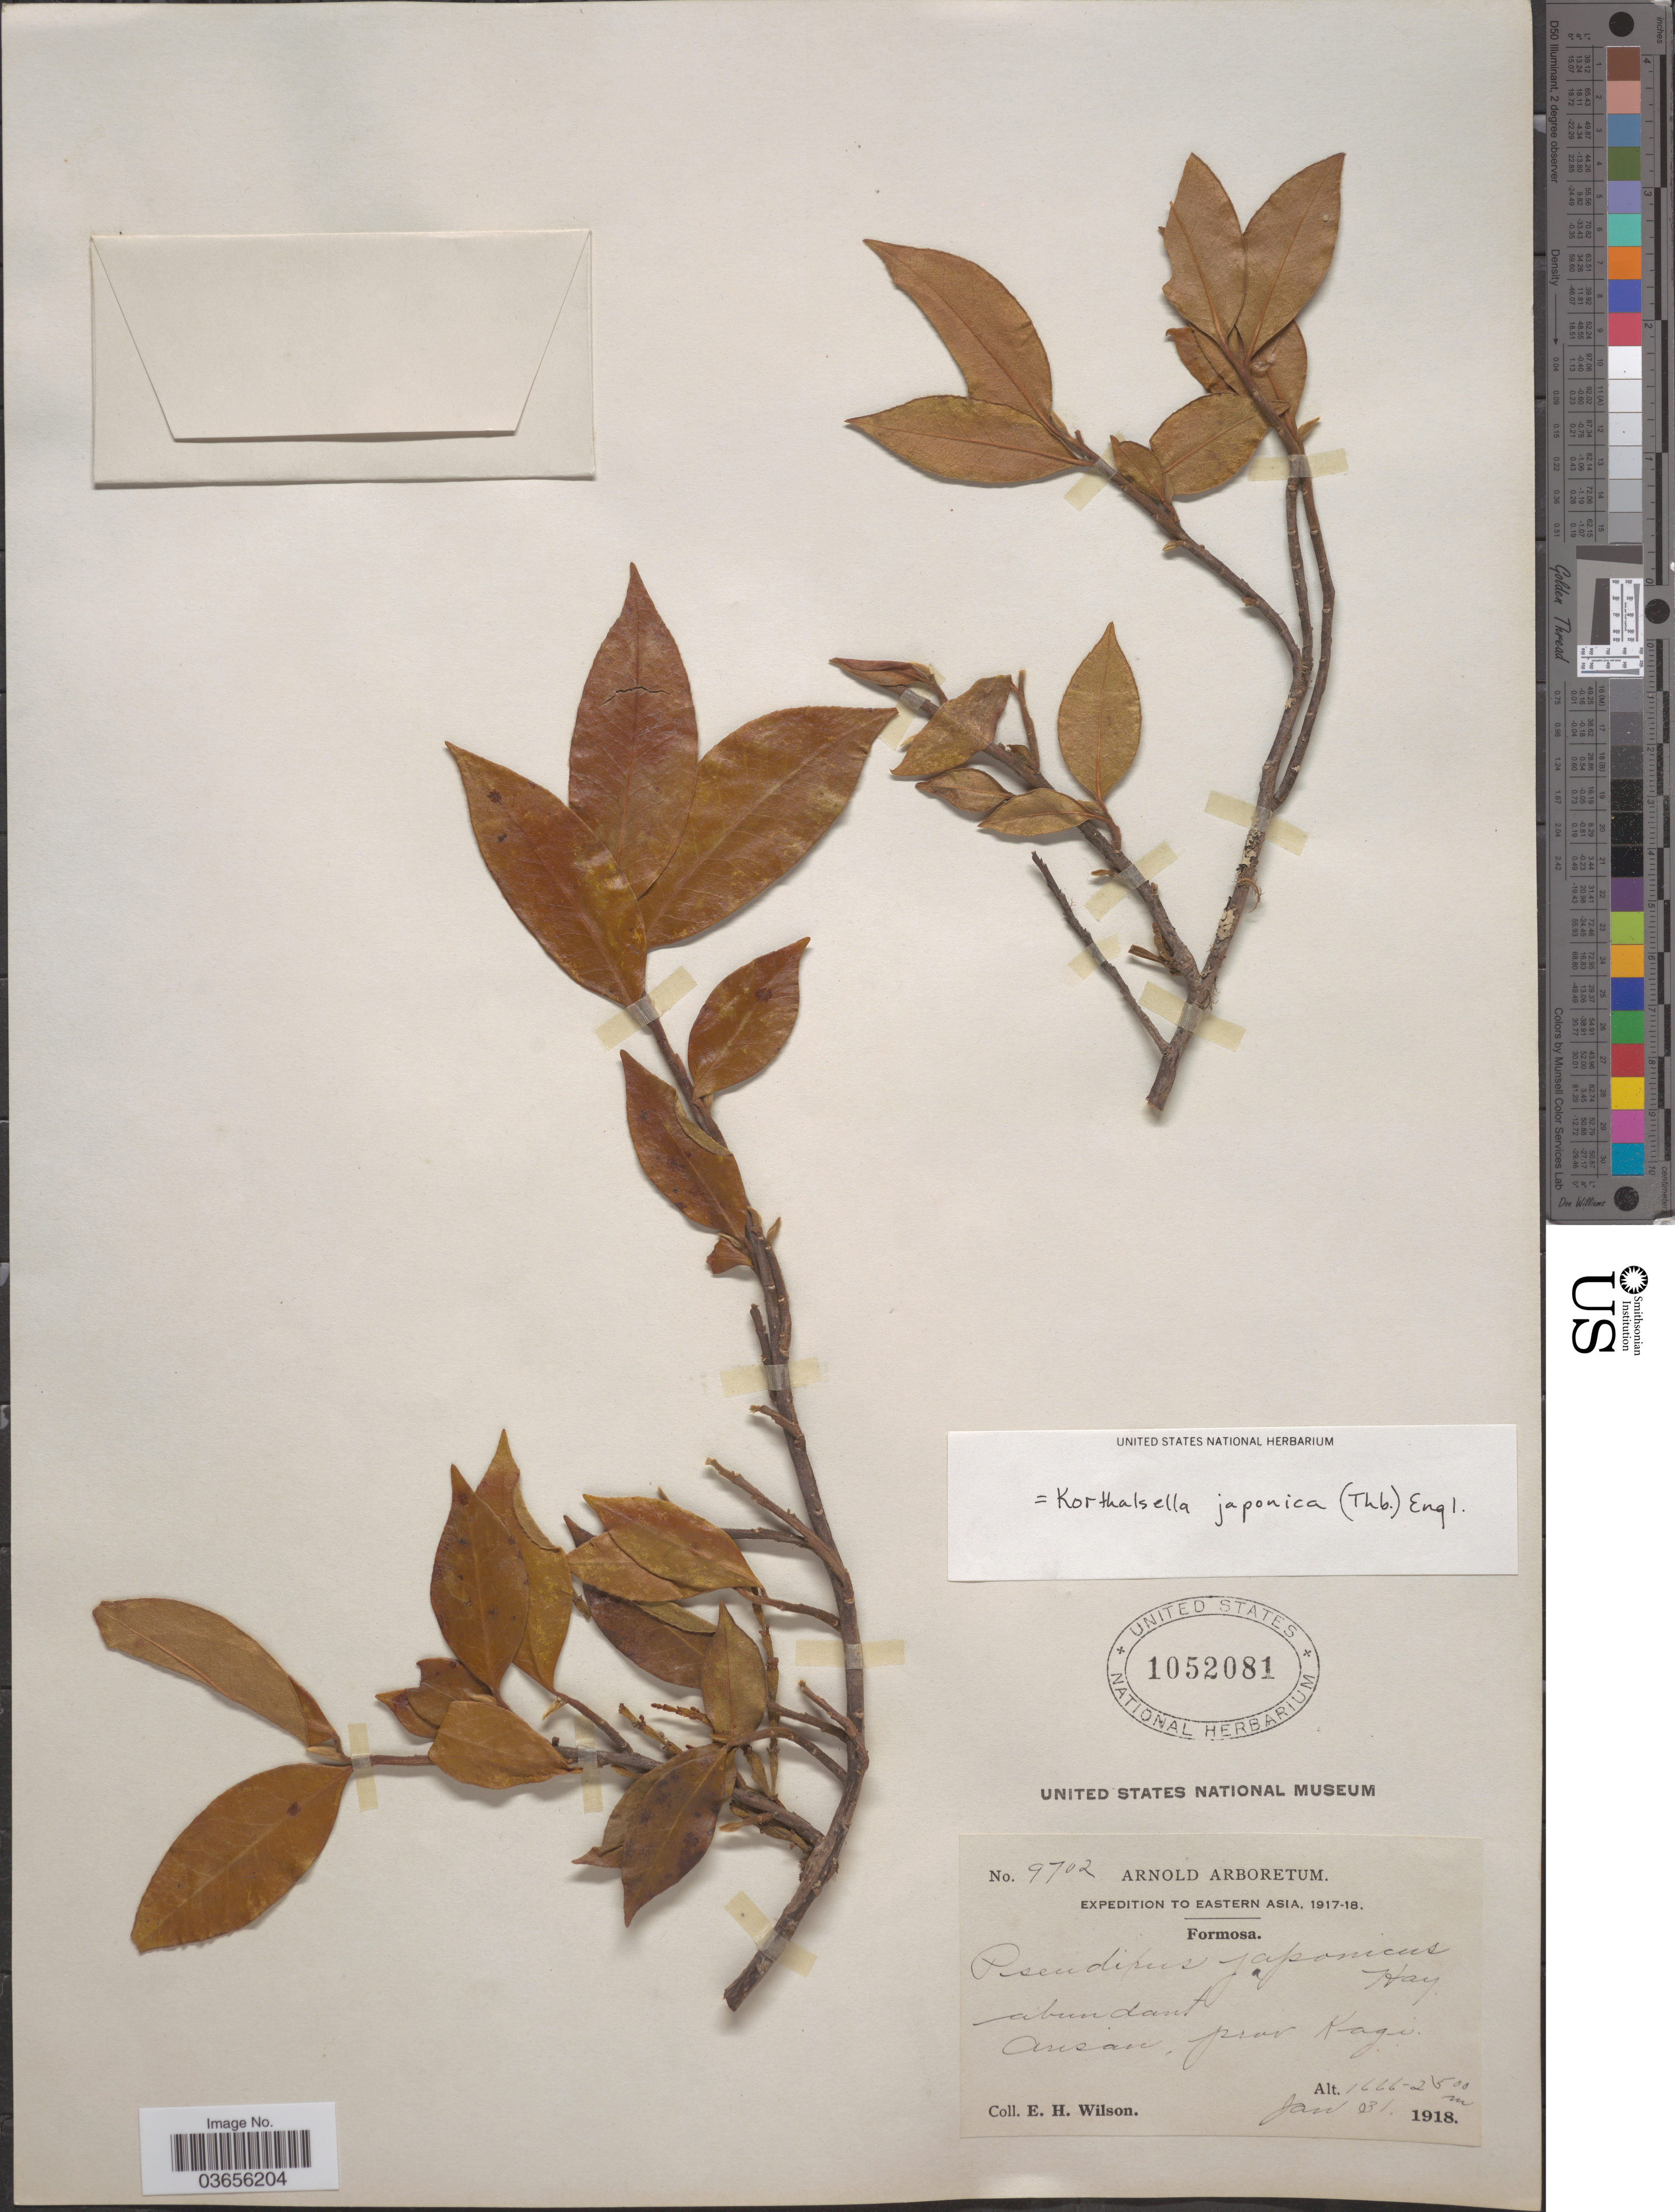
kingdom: Plantae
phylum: Tracheophyta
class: Magnoliopsida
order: Santalales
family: Viscaceae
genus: Korthalsella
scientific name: Korthalsella japonica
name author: (Thunb.) Engl.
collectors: E. Wilson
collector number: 9702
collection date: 1918-01-31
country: Taiwan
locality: Formosa. Arisan, prov. Kagi.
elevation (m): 1666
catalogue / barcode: US 1052081